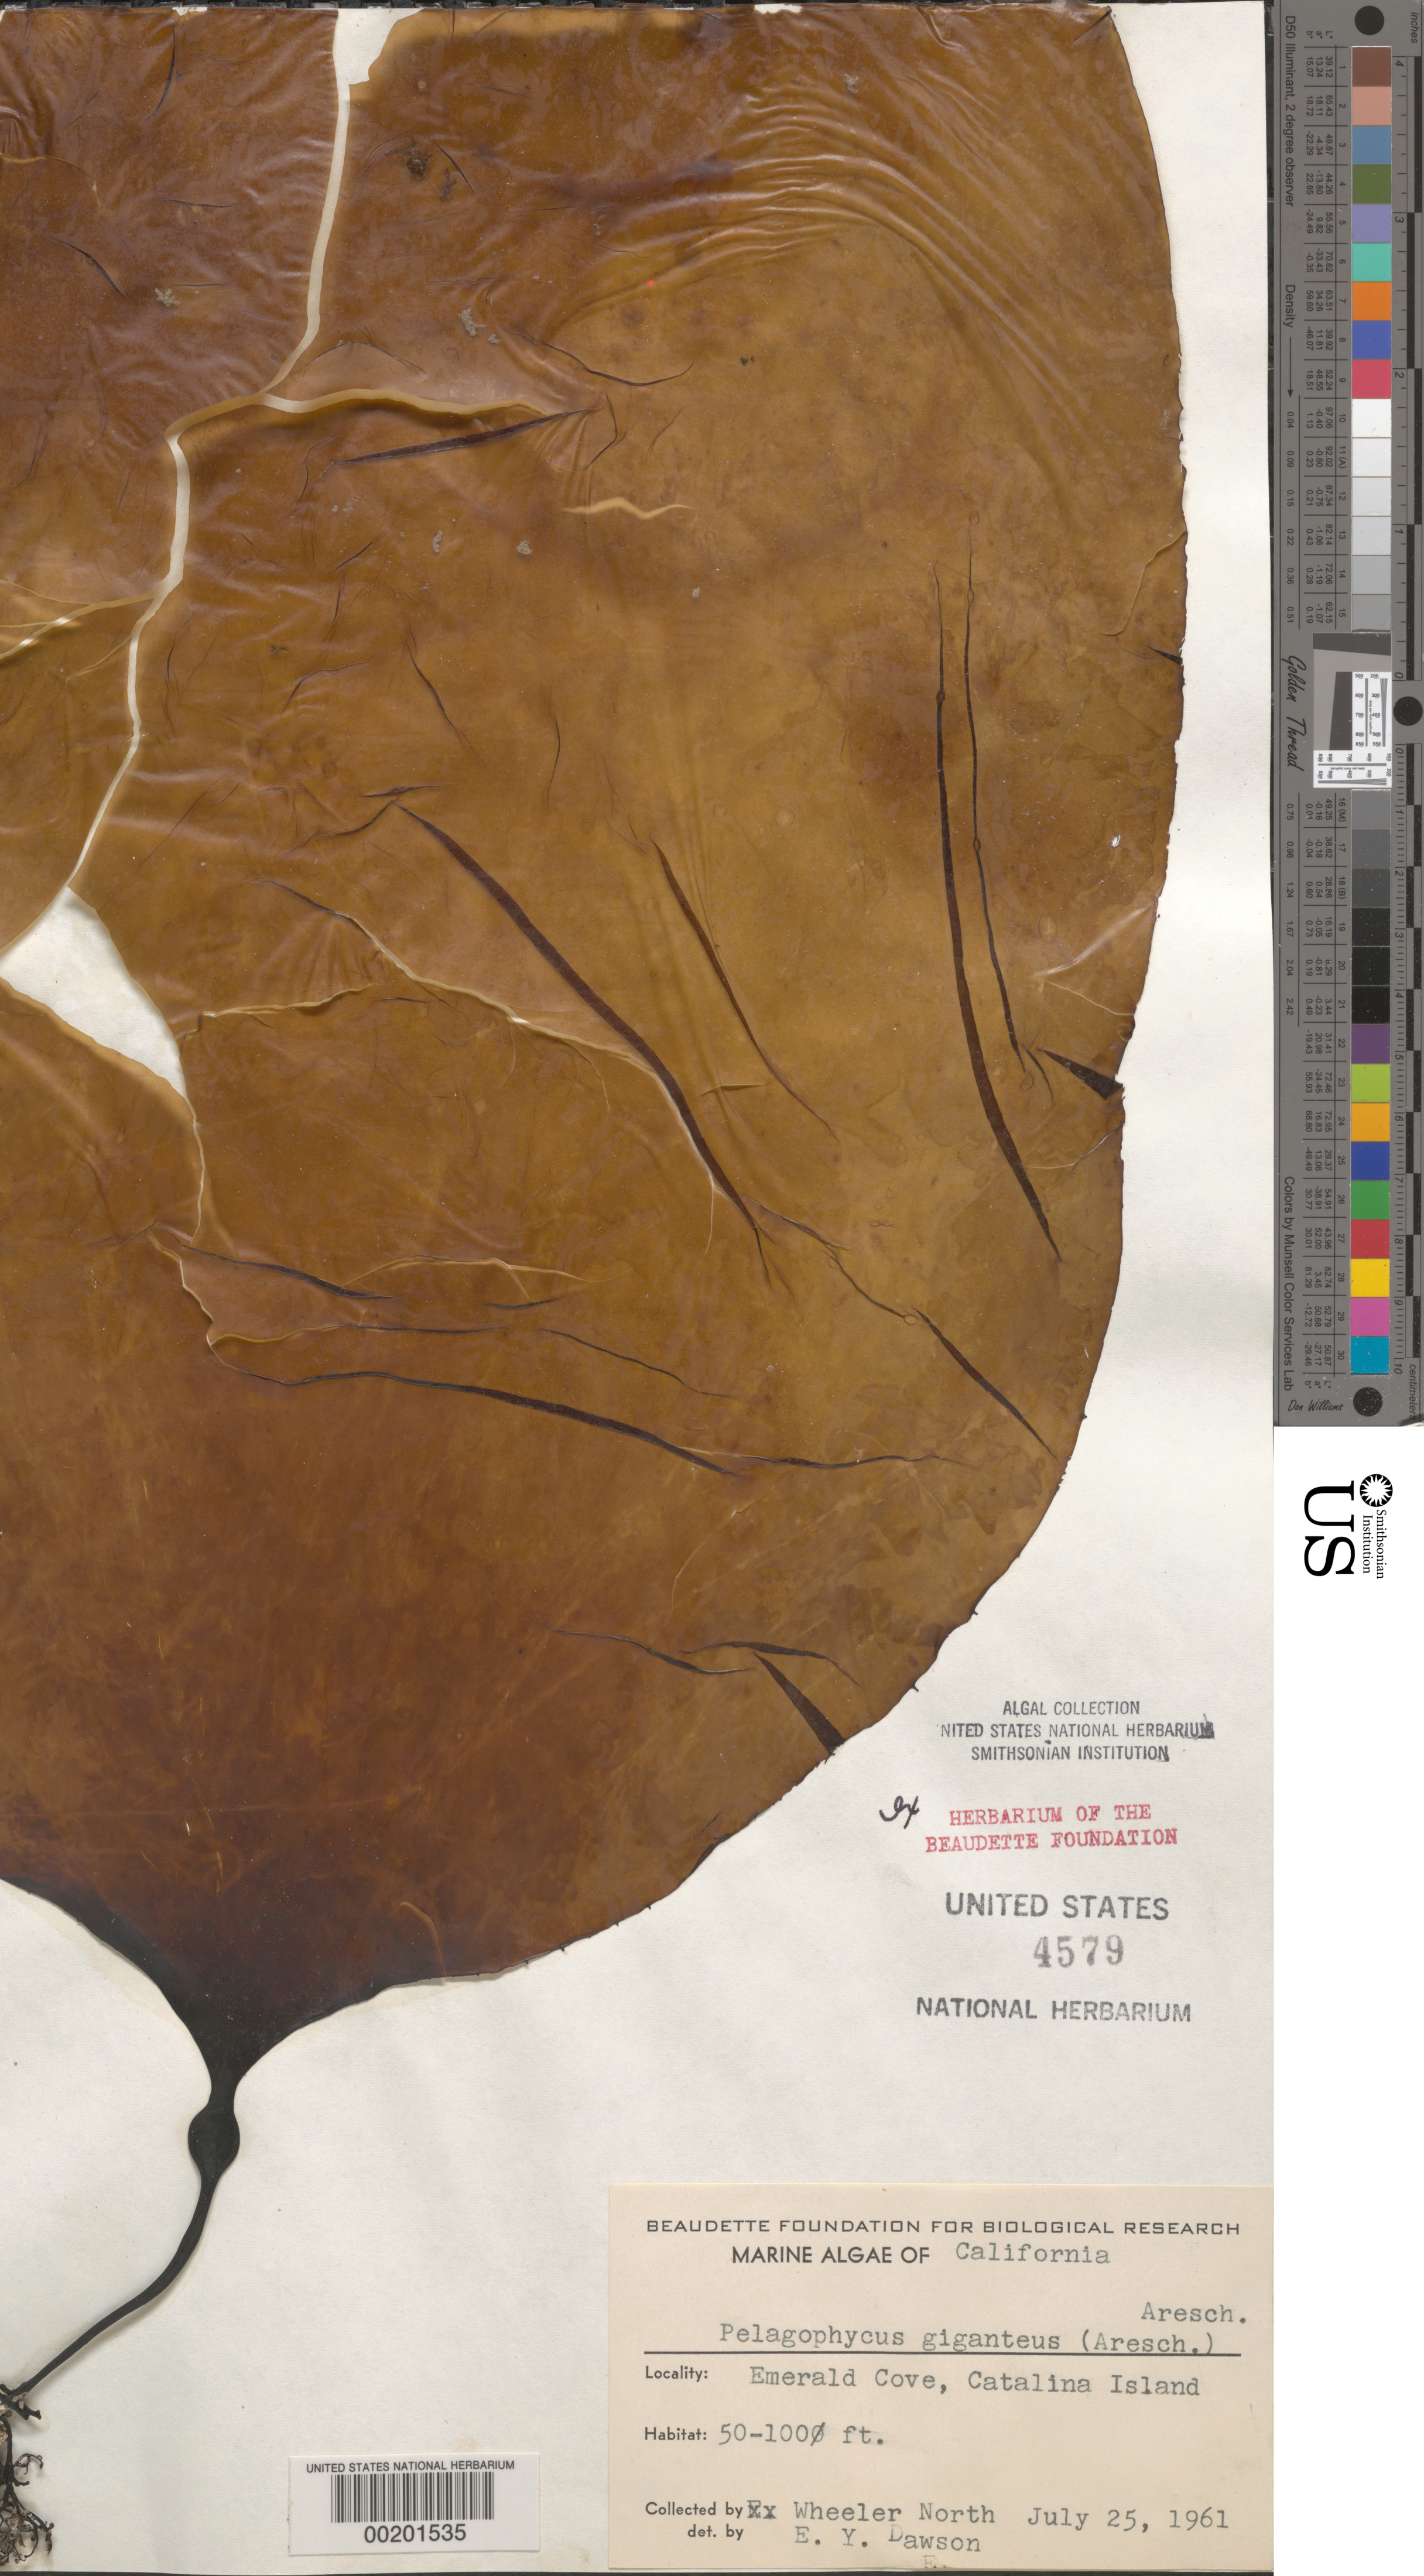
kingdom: Chromista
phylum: Ochrophyta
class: Phaeophyceae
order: Laminariales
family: Laminariaceae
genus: Pelagophycus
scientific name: Pelagophycus porra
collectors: W. North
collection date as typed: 25 Jul 1961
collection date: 1961-07-25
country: United States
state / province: California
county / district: Los Angeles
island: Santa Catalina Island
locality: Emerald Cove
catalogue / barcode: US 4579